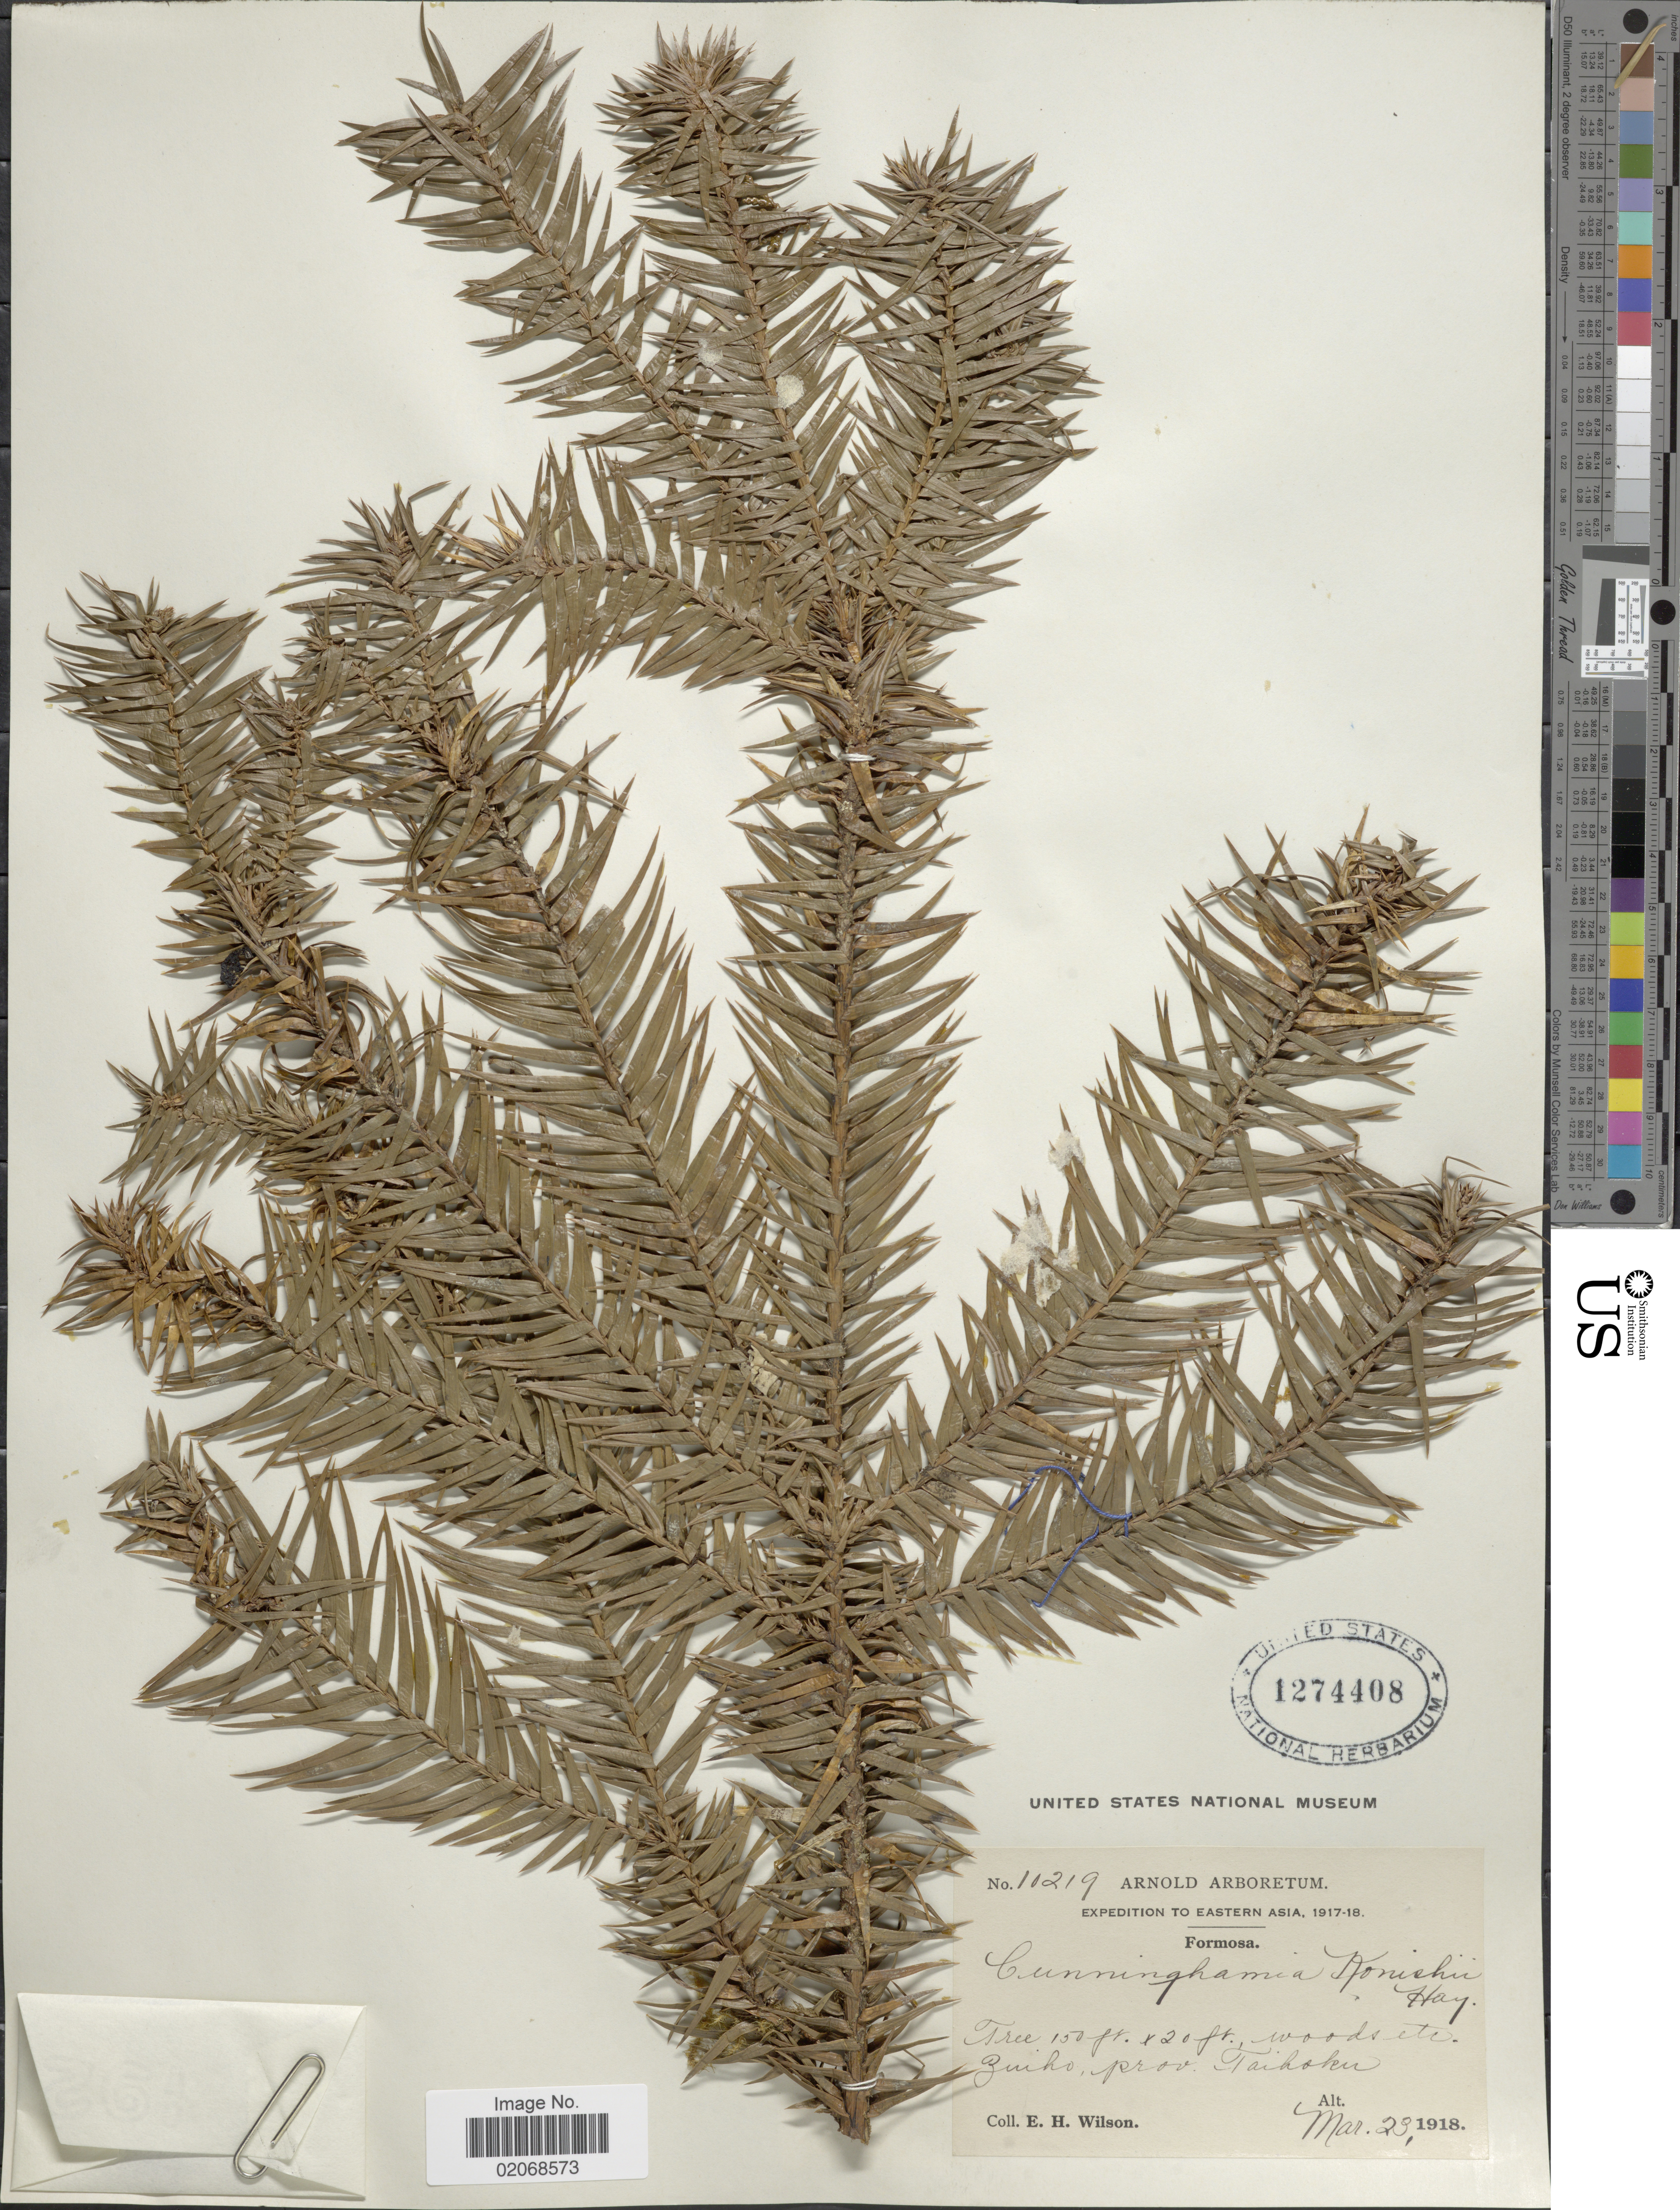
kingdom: Plantae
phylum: Tracheophyta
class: Pinopsida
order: Pinales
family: Cupressaceae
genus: Cunninghamia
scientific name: Cunninghamia konishii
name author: Hayata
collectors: E. Wilson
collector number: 10219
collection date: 1918-03-23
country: Taiwan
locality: Eastern Asia, Zuiho, prov. Taihoku, Formosa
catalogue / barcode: US 1274408